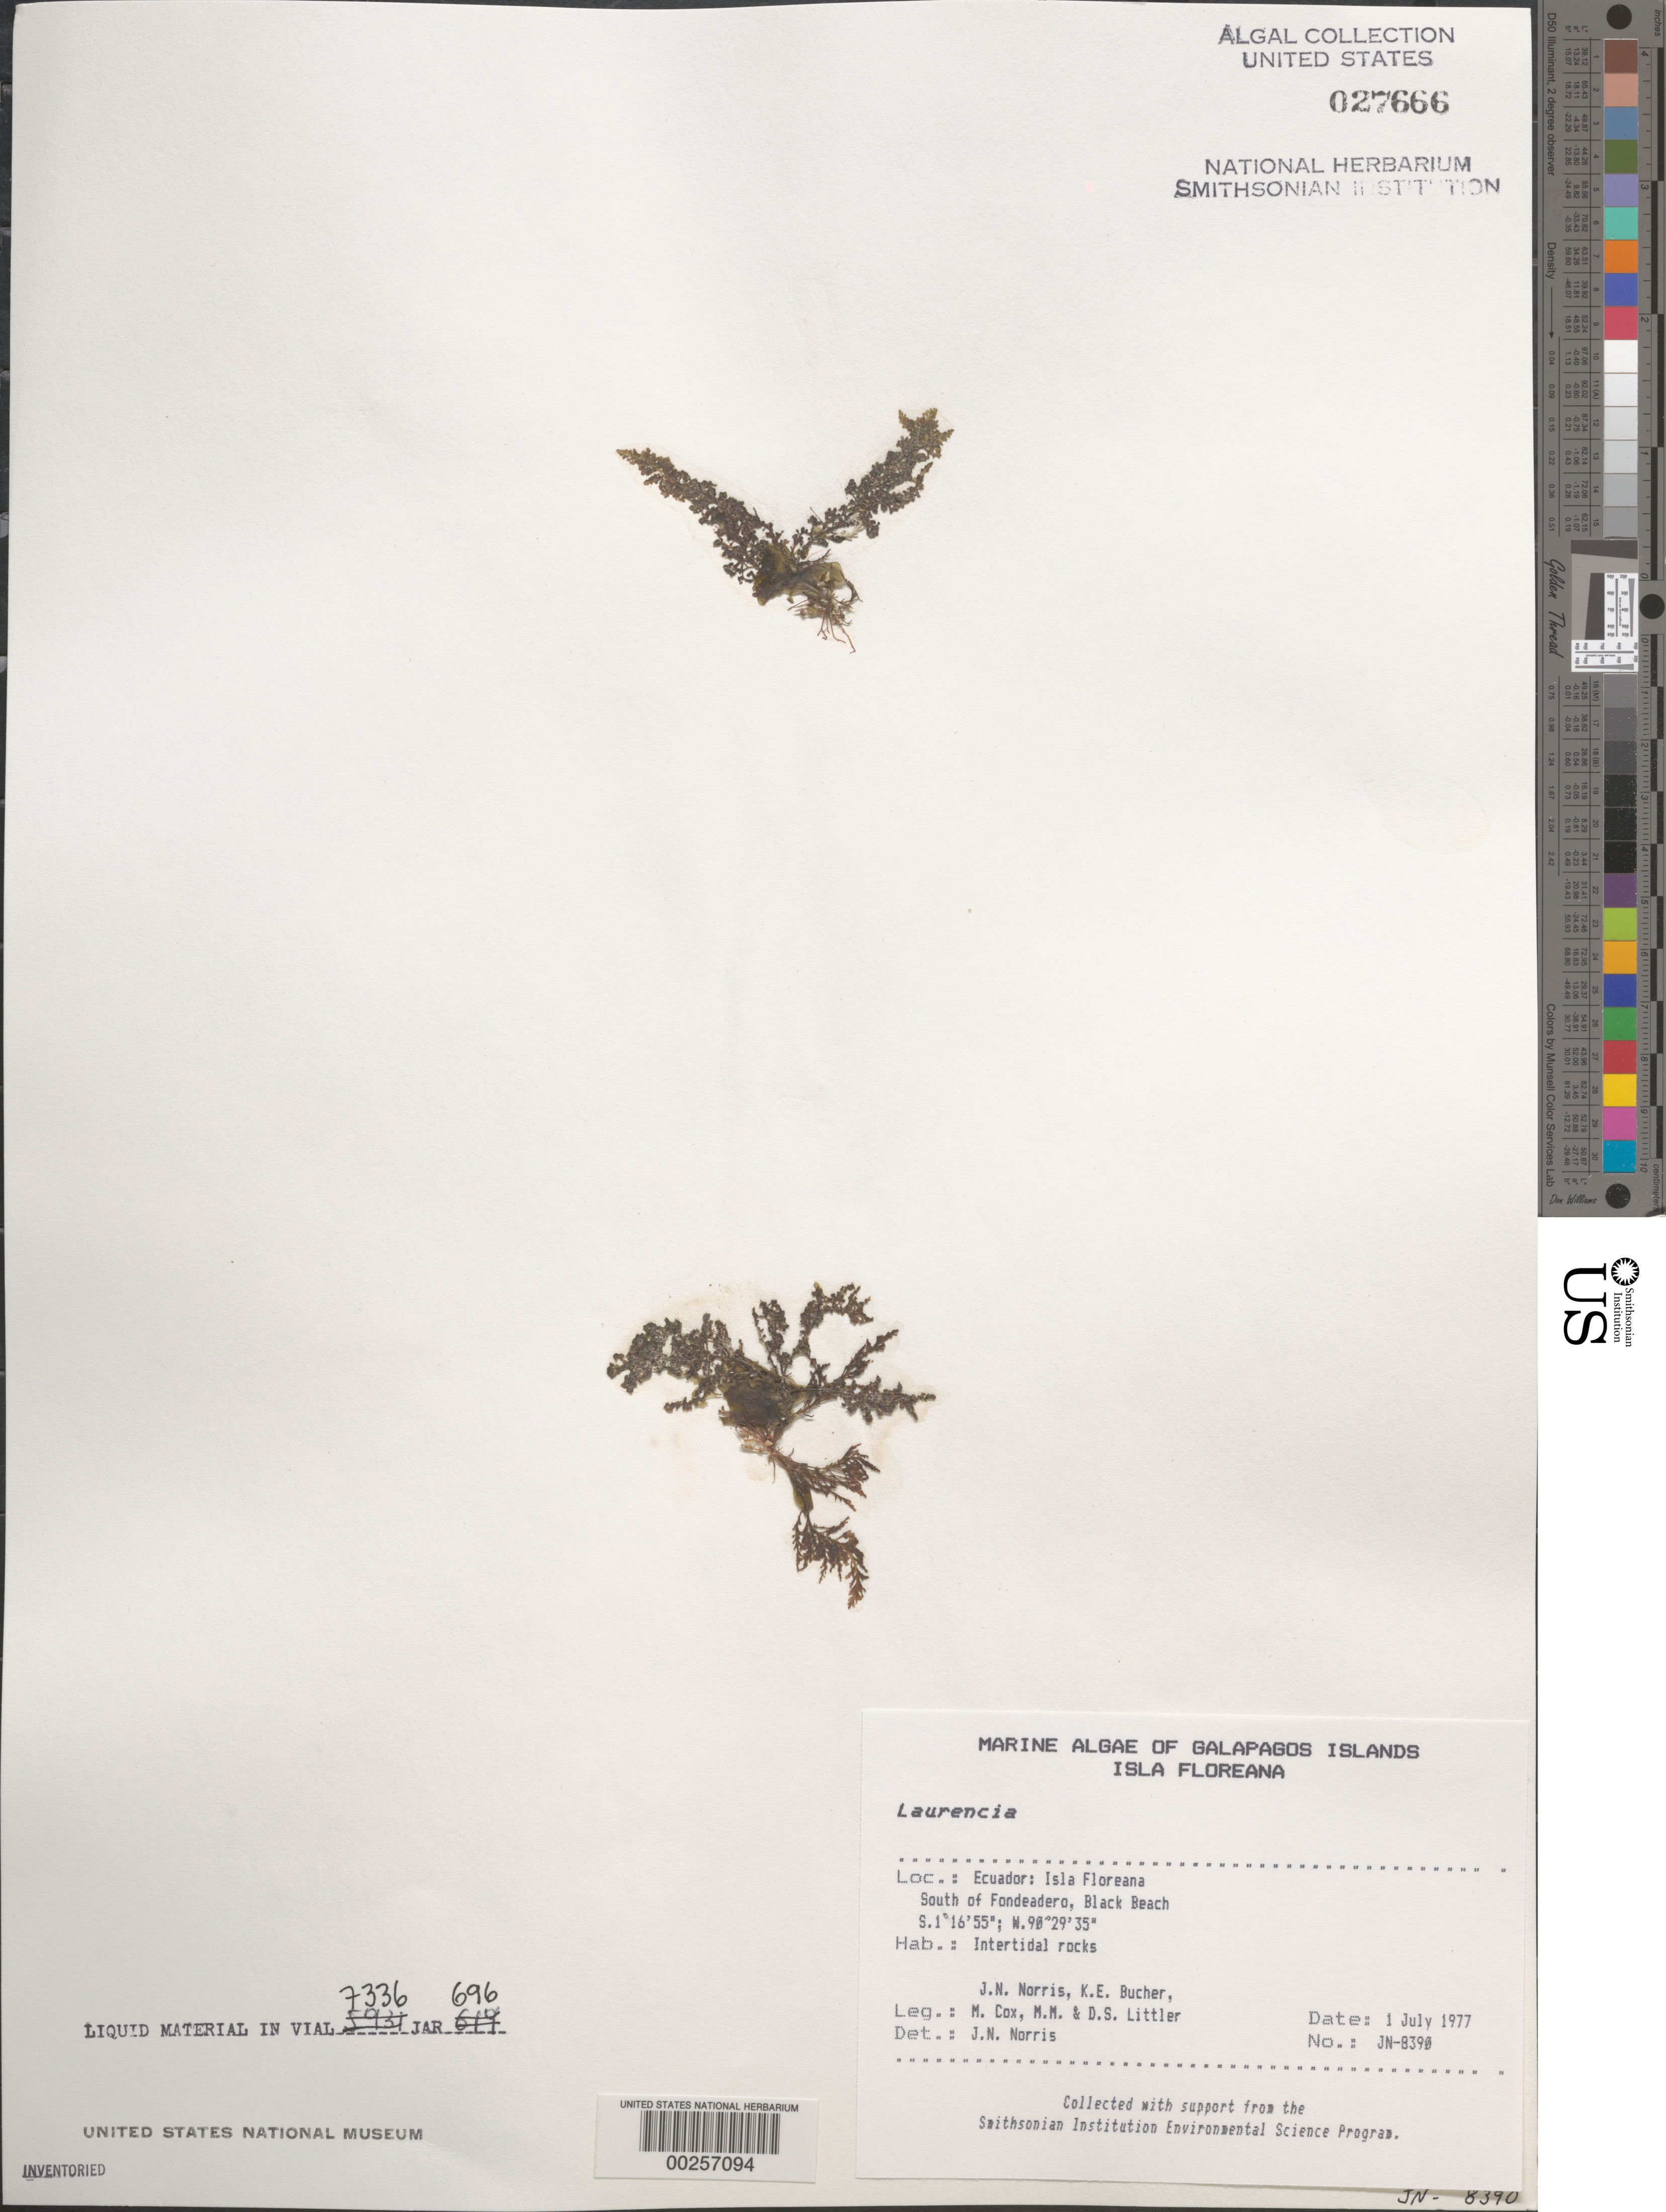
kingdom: Plantae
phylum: Rhodophyta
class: Florideophyceae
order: Ceramiales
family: Rhodomelaceae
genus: Laurencia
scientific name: Laurencia sp.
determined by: Norris, James N.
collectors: J. N. Norris, K. E. Bucher, M. Cox, M. M. Littler & D. S. Littler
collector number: JN-8390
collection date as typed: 01 Jul 1977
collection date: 1977-07-01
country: Ecuador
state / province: Colón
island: Floreana [Charles, Santa Maria]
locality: Black Beach south of Fondeadero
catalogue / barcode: US 27666